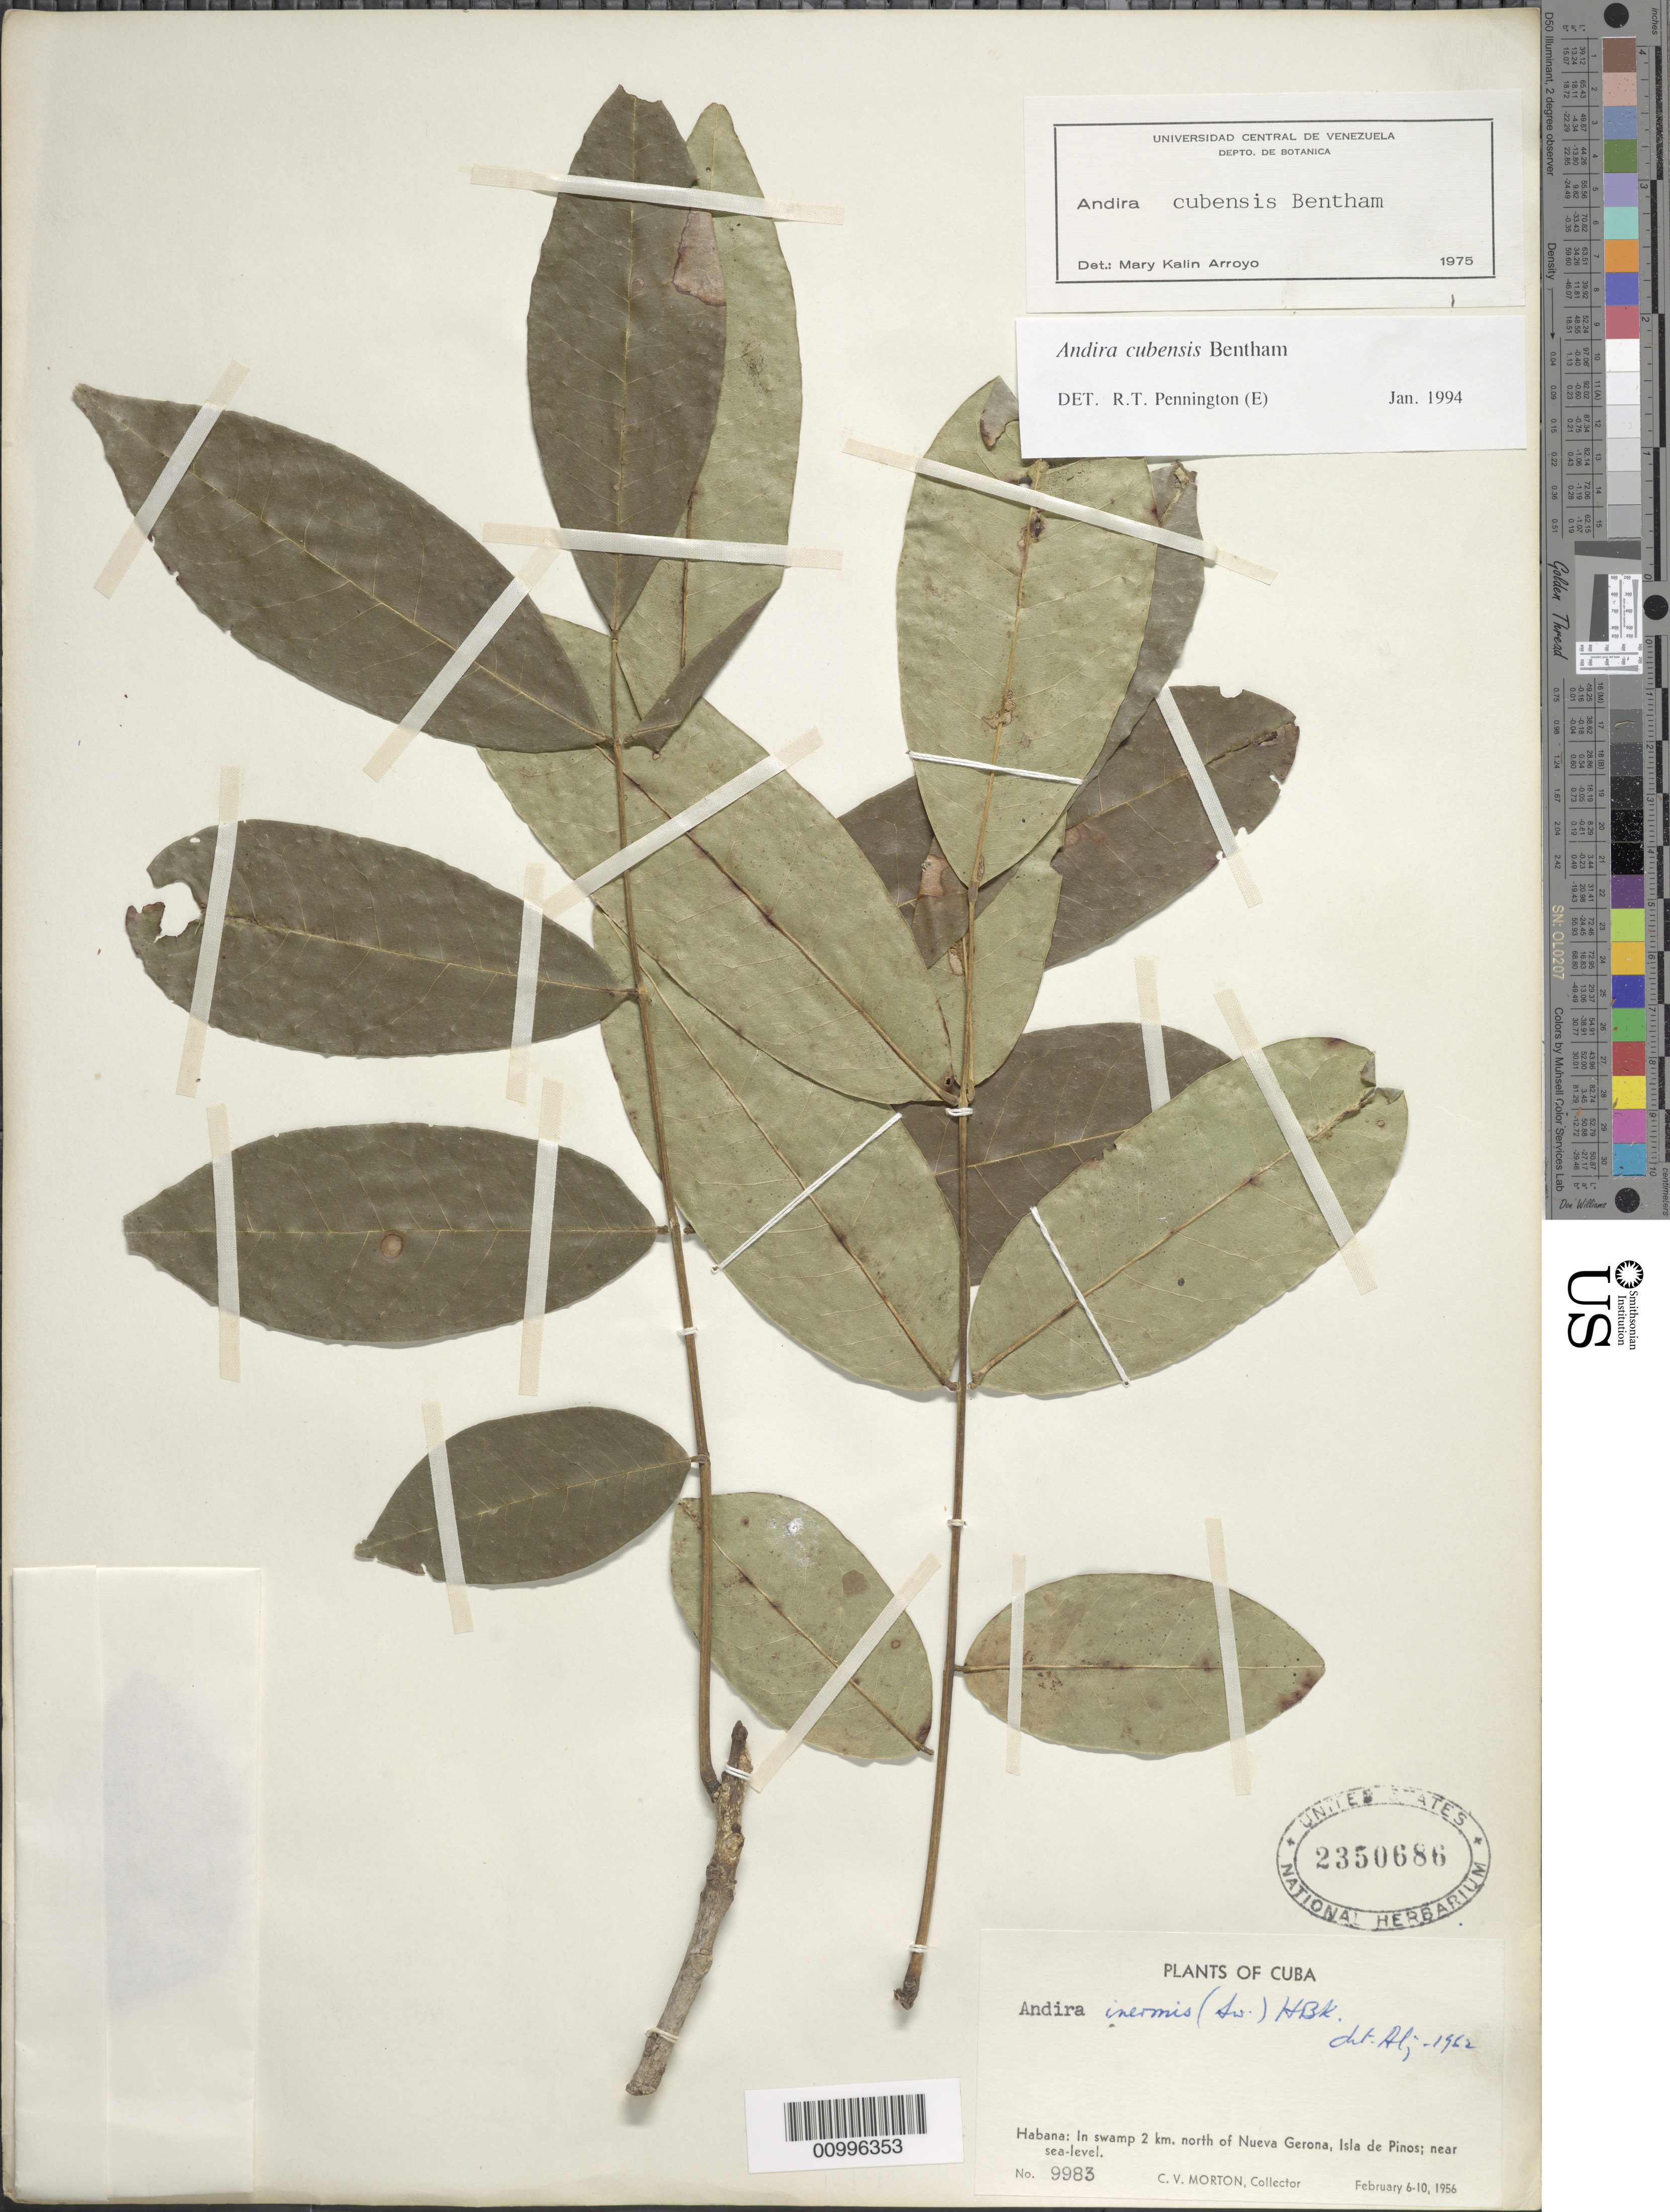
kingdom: Plantae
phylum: Tracheophyta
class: Magnoliopsida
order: Fabales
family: Fabaceae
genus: Andira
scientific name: Andira cubensis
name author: Benth.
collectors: C. V. Morton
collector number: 9983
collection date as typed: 06 Feb 1956 to 10 Feb 1956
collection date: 1956-02-06/1956-02-10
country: Cuba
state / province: La Habana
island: Cuba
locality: In swamp 2 km N of Nueva Gerona, Isla de Pinos; near sea-level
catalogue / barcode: US 2350686